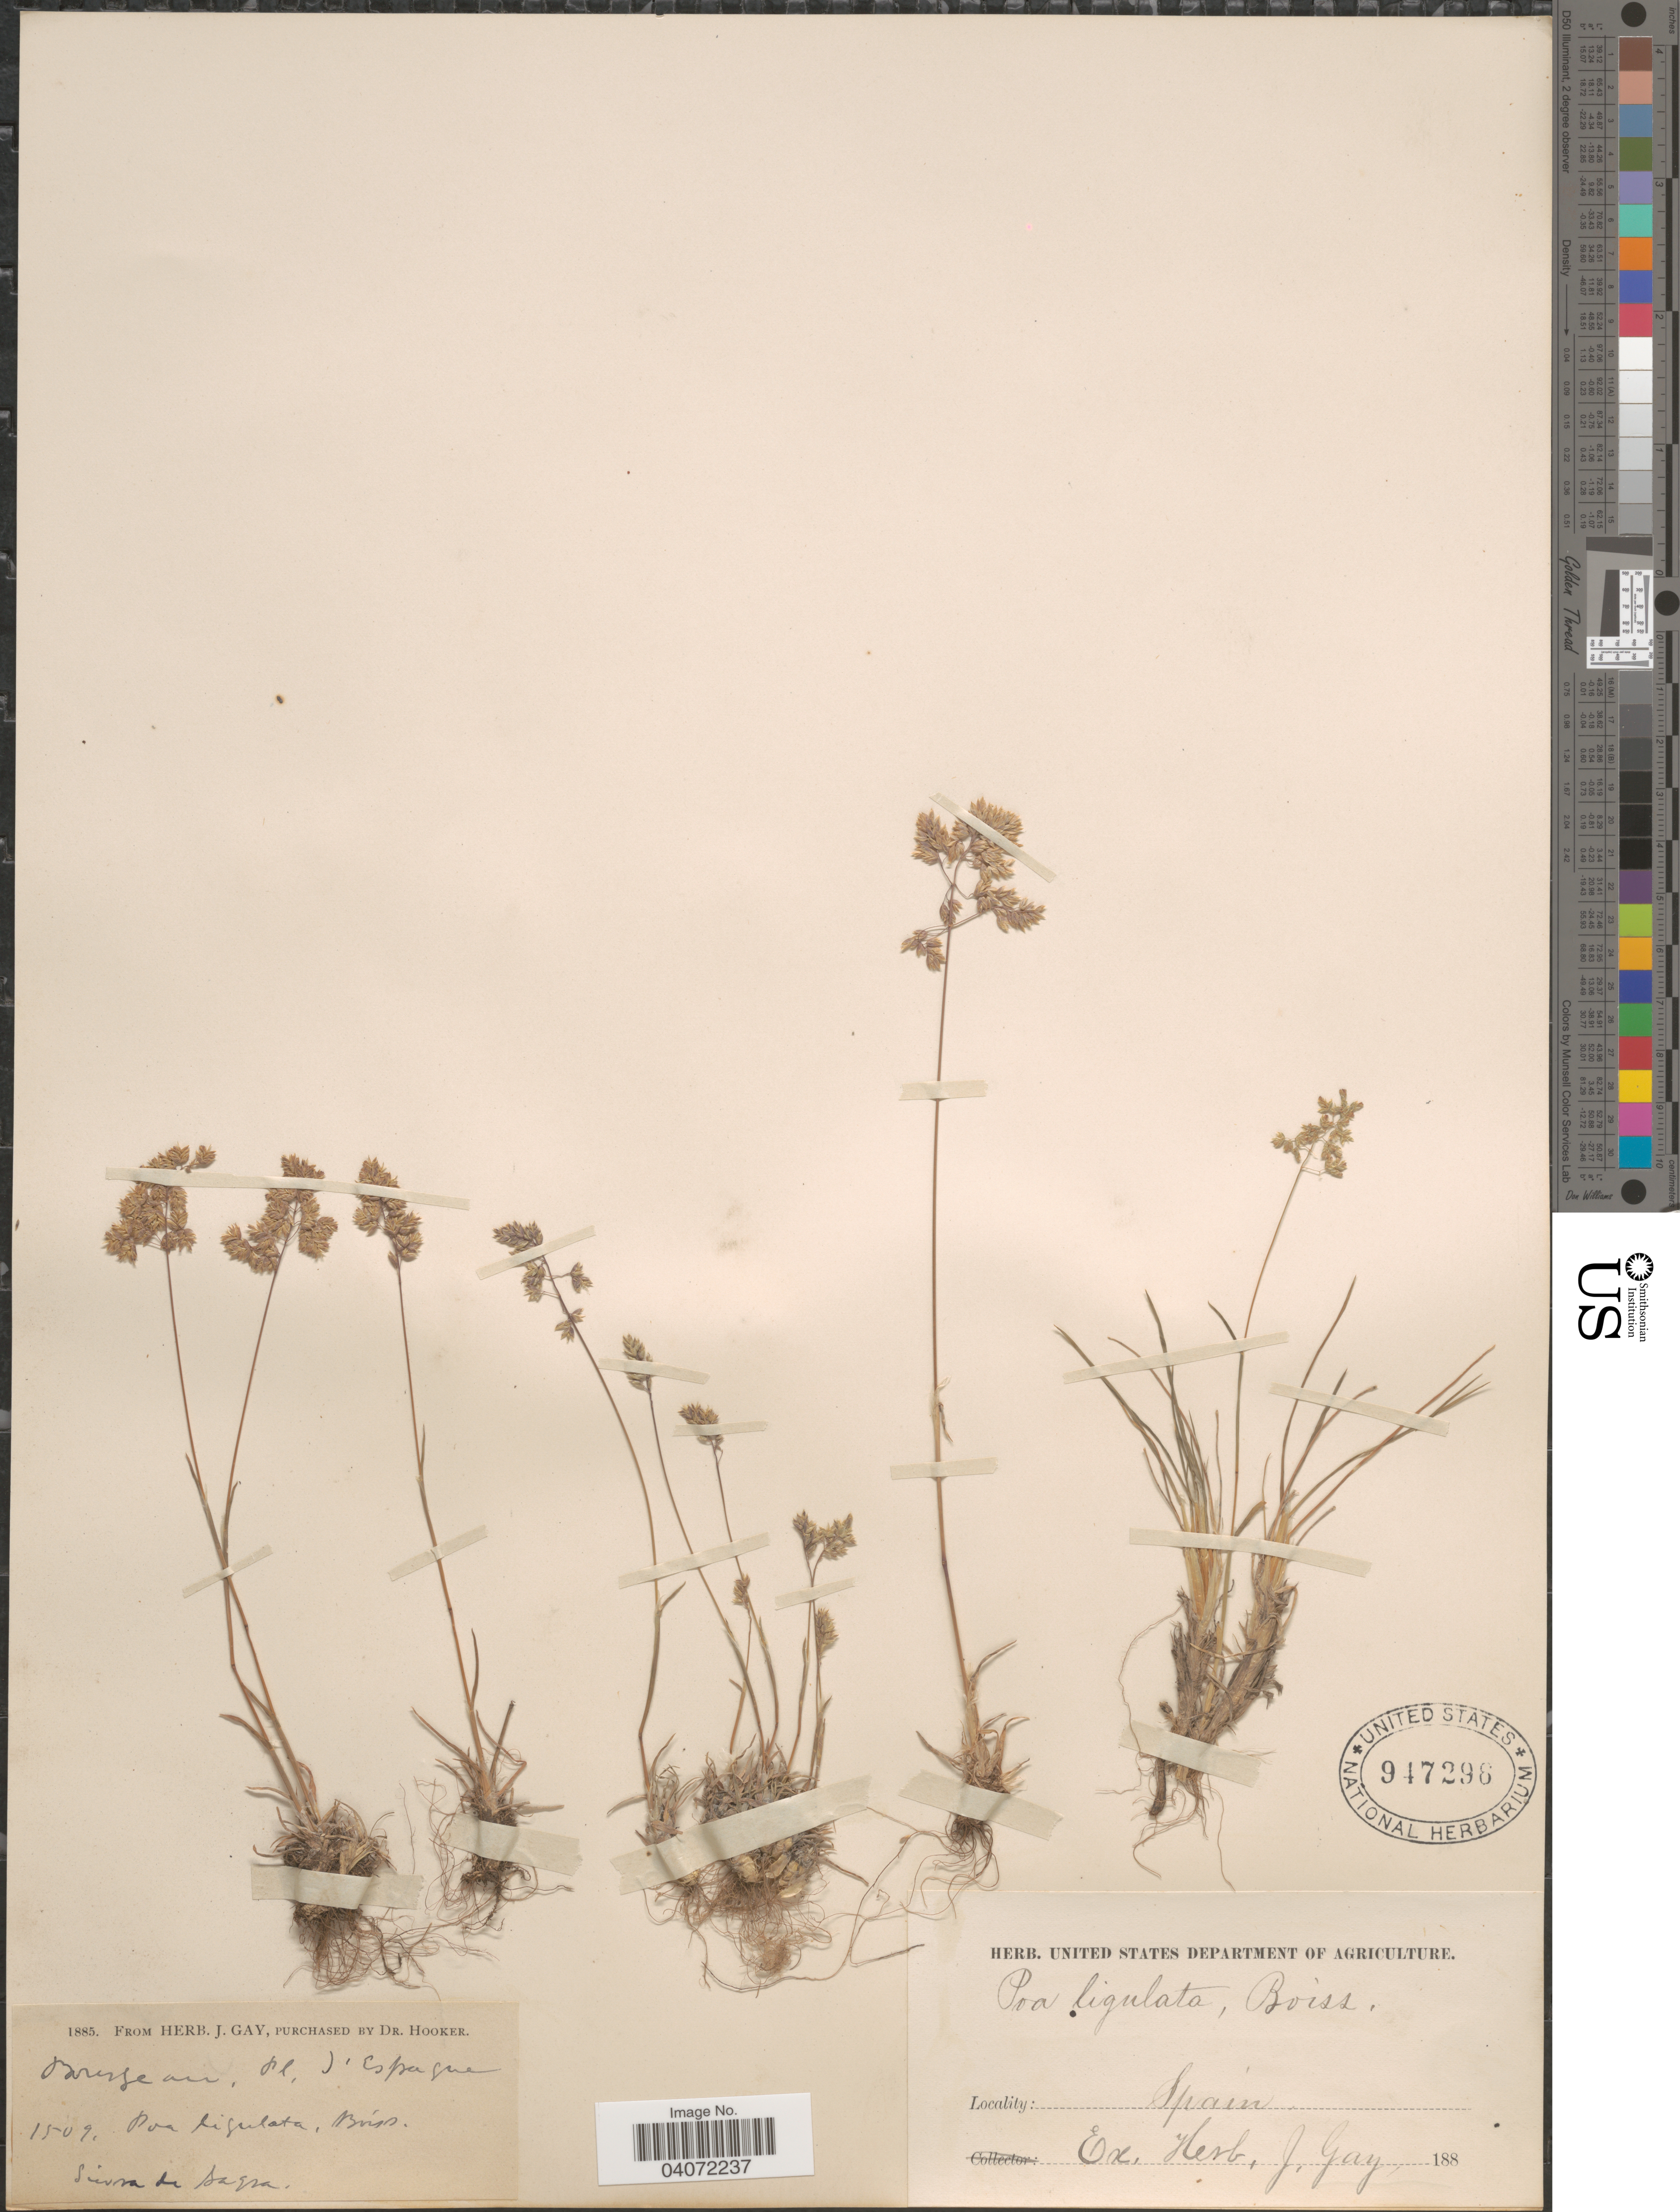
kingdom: Plantae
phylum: Tracheophyta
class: Liliopsida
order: Poales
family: Poaceae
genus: Poa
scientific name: Poa ligulata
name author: Boiss.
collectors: -. Bourgeau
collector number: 1509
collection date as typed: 188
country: Spain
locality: D'Espagne. Sierra de Saqra.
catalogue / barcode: US 947296